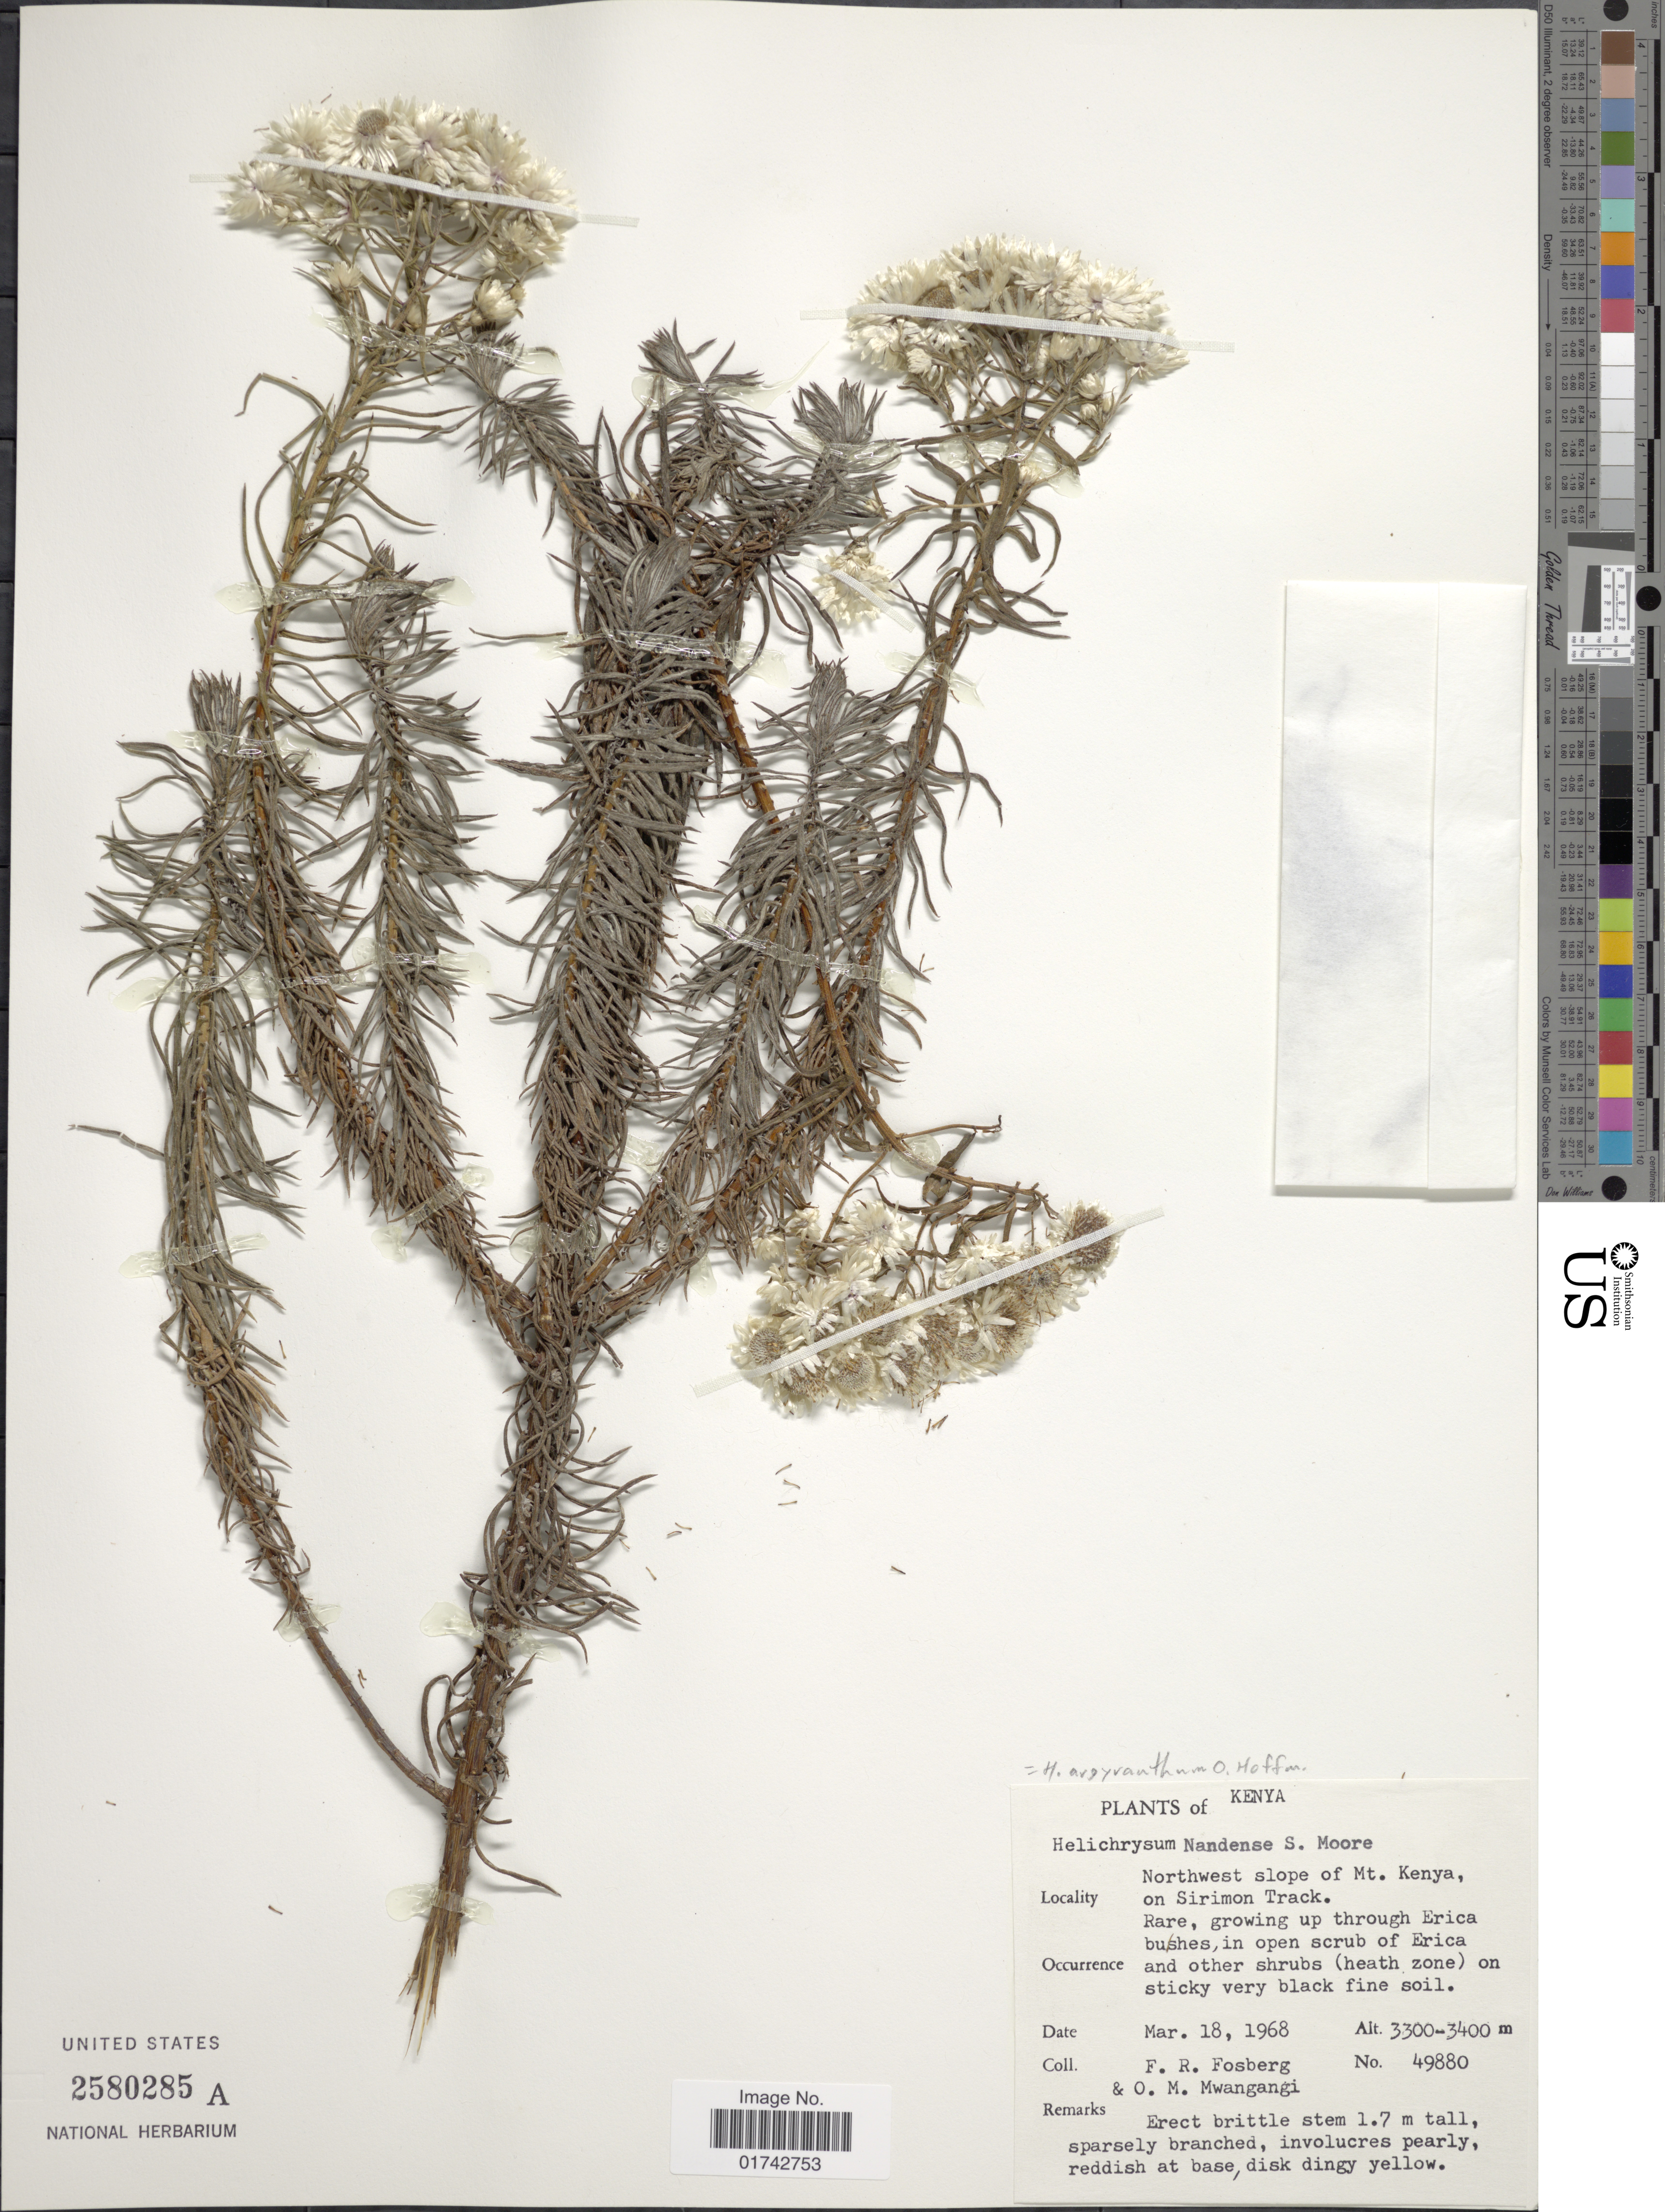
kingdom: Plantae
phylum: Tracheophyta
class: Magnoliopsida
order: Asterales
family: Asteraceae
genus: Helichrysum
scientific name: Helichrysum argyranthum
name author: O. Hoffm.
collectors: F. R. Fosberg & O. M. Mwangangi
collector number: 49880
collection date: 1968-03-18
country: Kenya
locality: Northwest slope of Mt. Kenya, on Sirimon Track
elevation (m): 3300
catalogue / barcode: US 2580285A